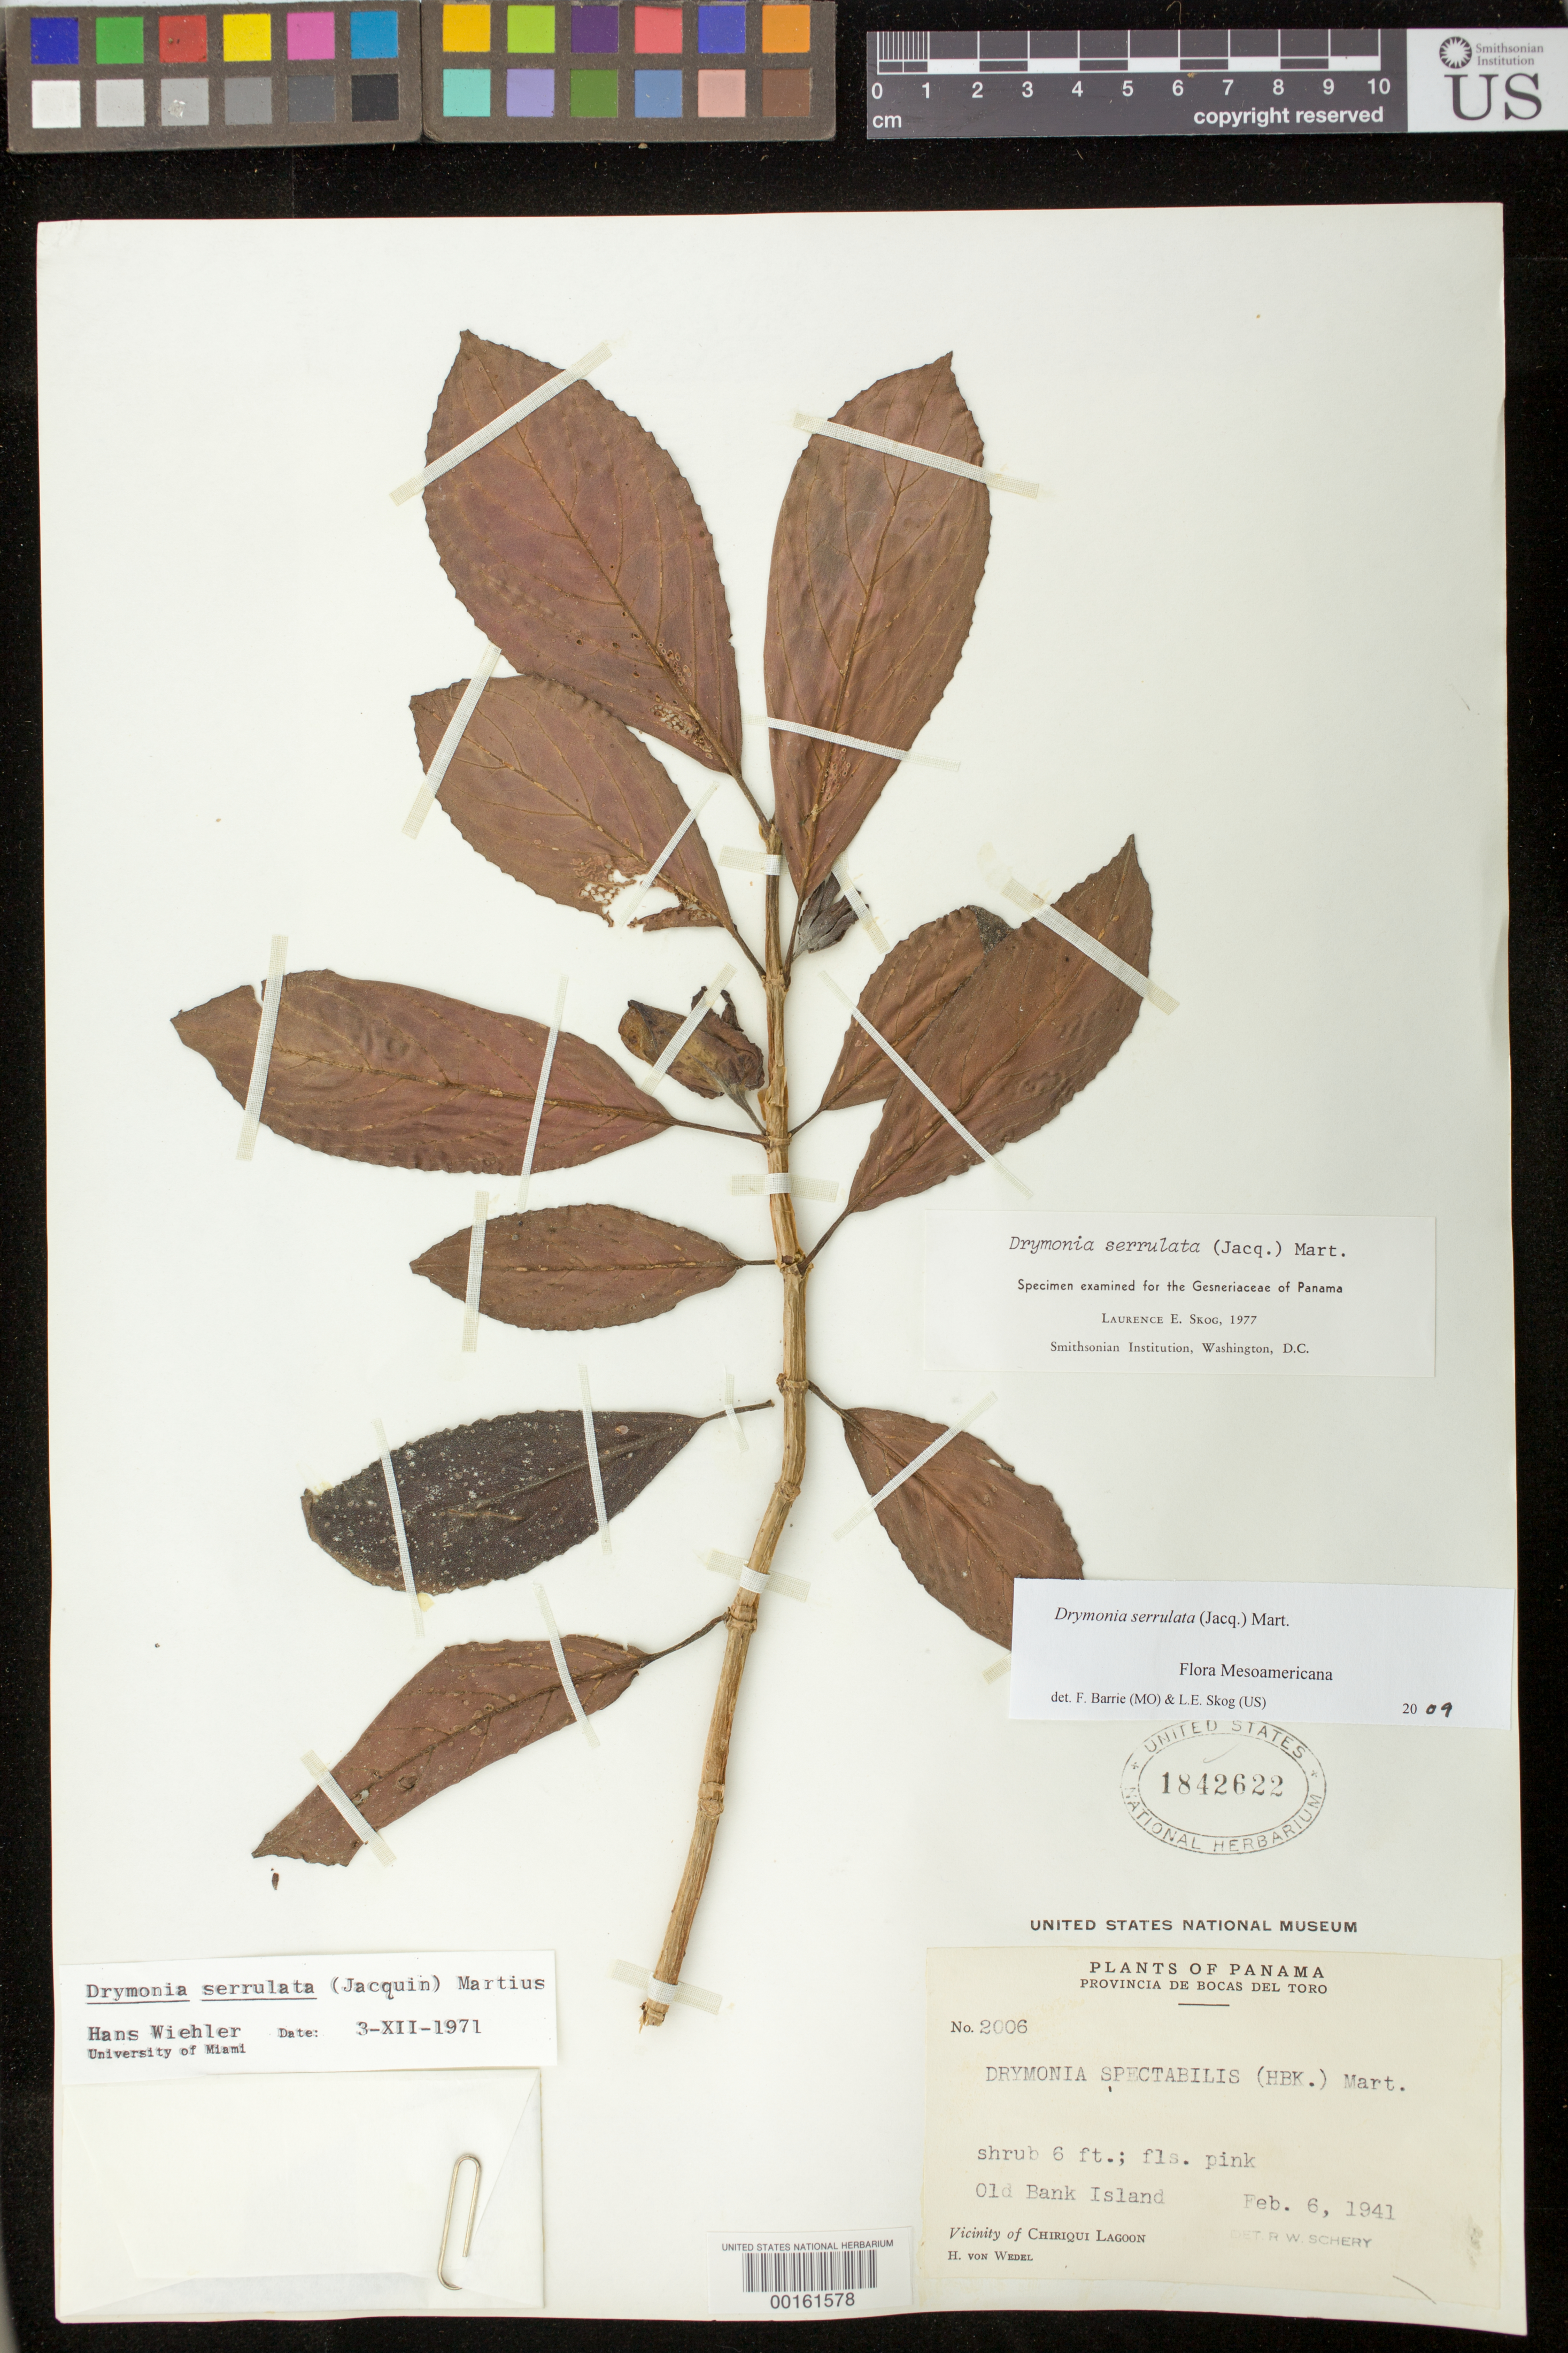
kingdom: Plantae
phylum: Tracheophyta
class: Magnoliopsida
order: Lamiales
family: Gesneriaceae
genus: Drymonia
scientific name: Drymonia serrulata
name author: (Jacq.) Mart.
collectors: H. von Wedel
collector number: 2006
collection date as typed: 06 Feb 1941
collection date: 1941-02-06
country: Panama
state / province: Bocas del Toro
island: Old Bank Island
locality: Old Bank Island, vicinity of Chiriqui Lagoon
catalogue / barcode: US 1842622